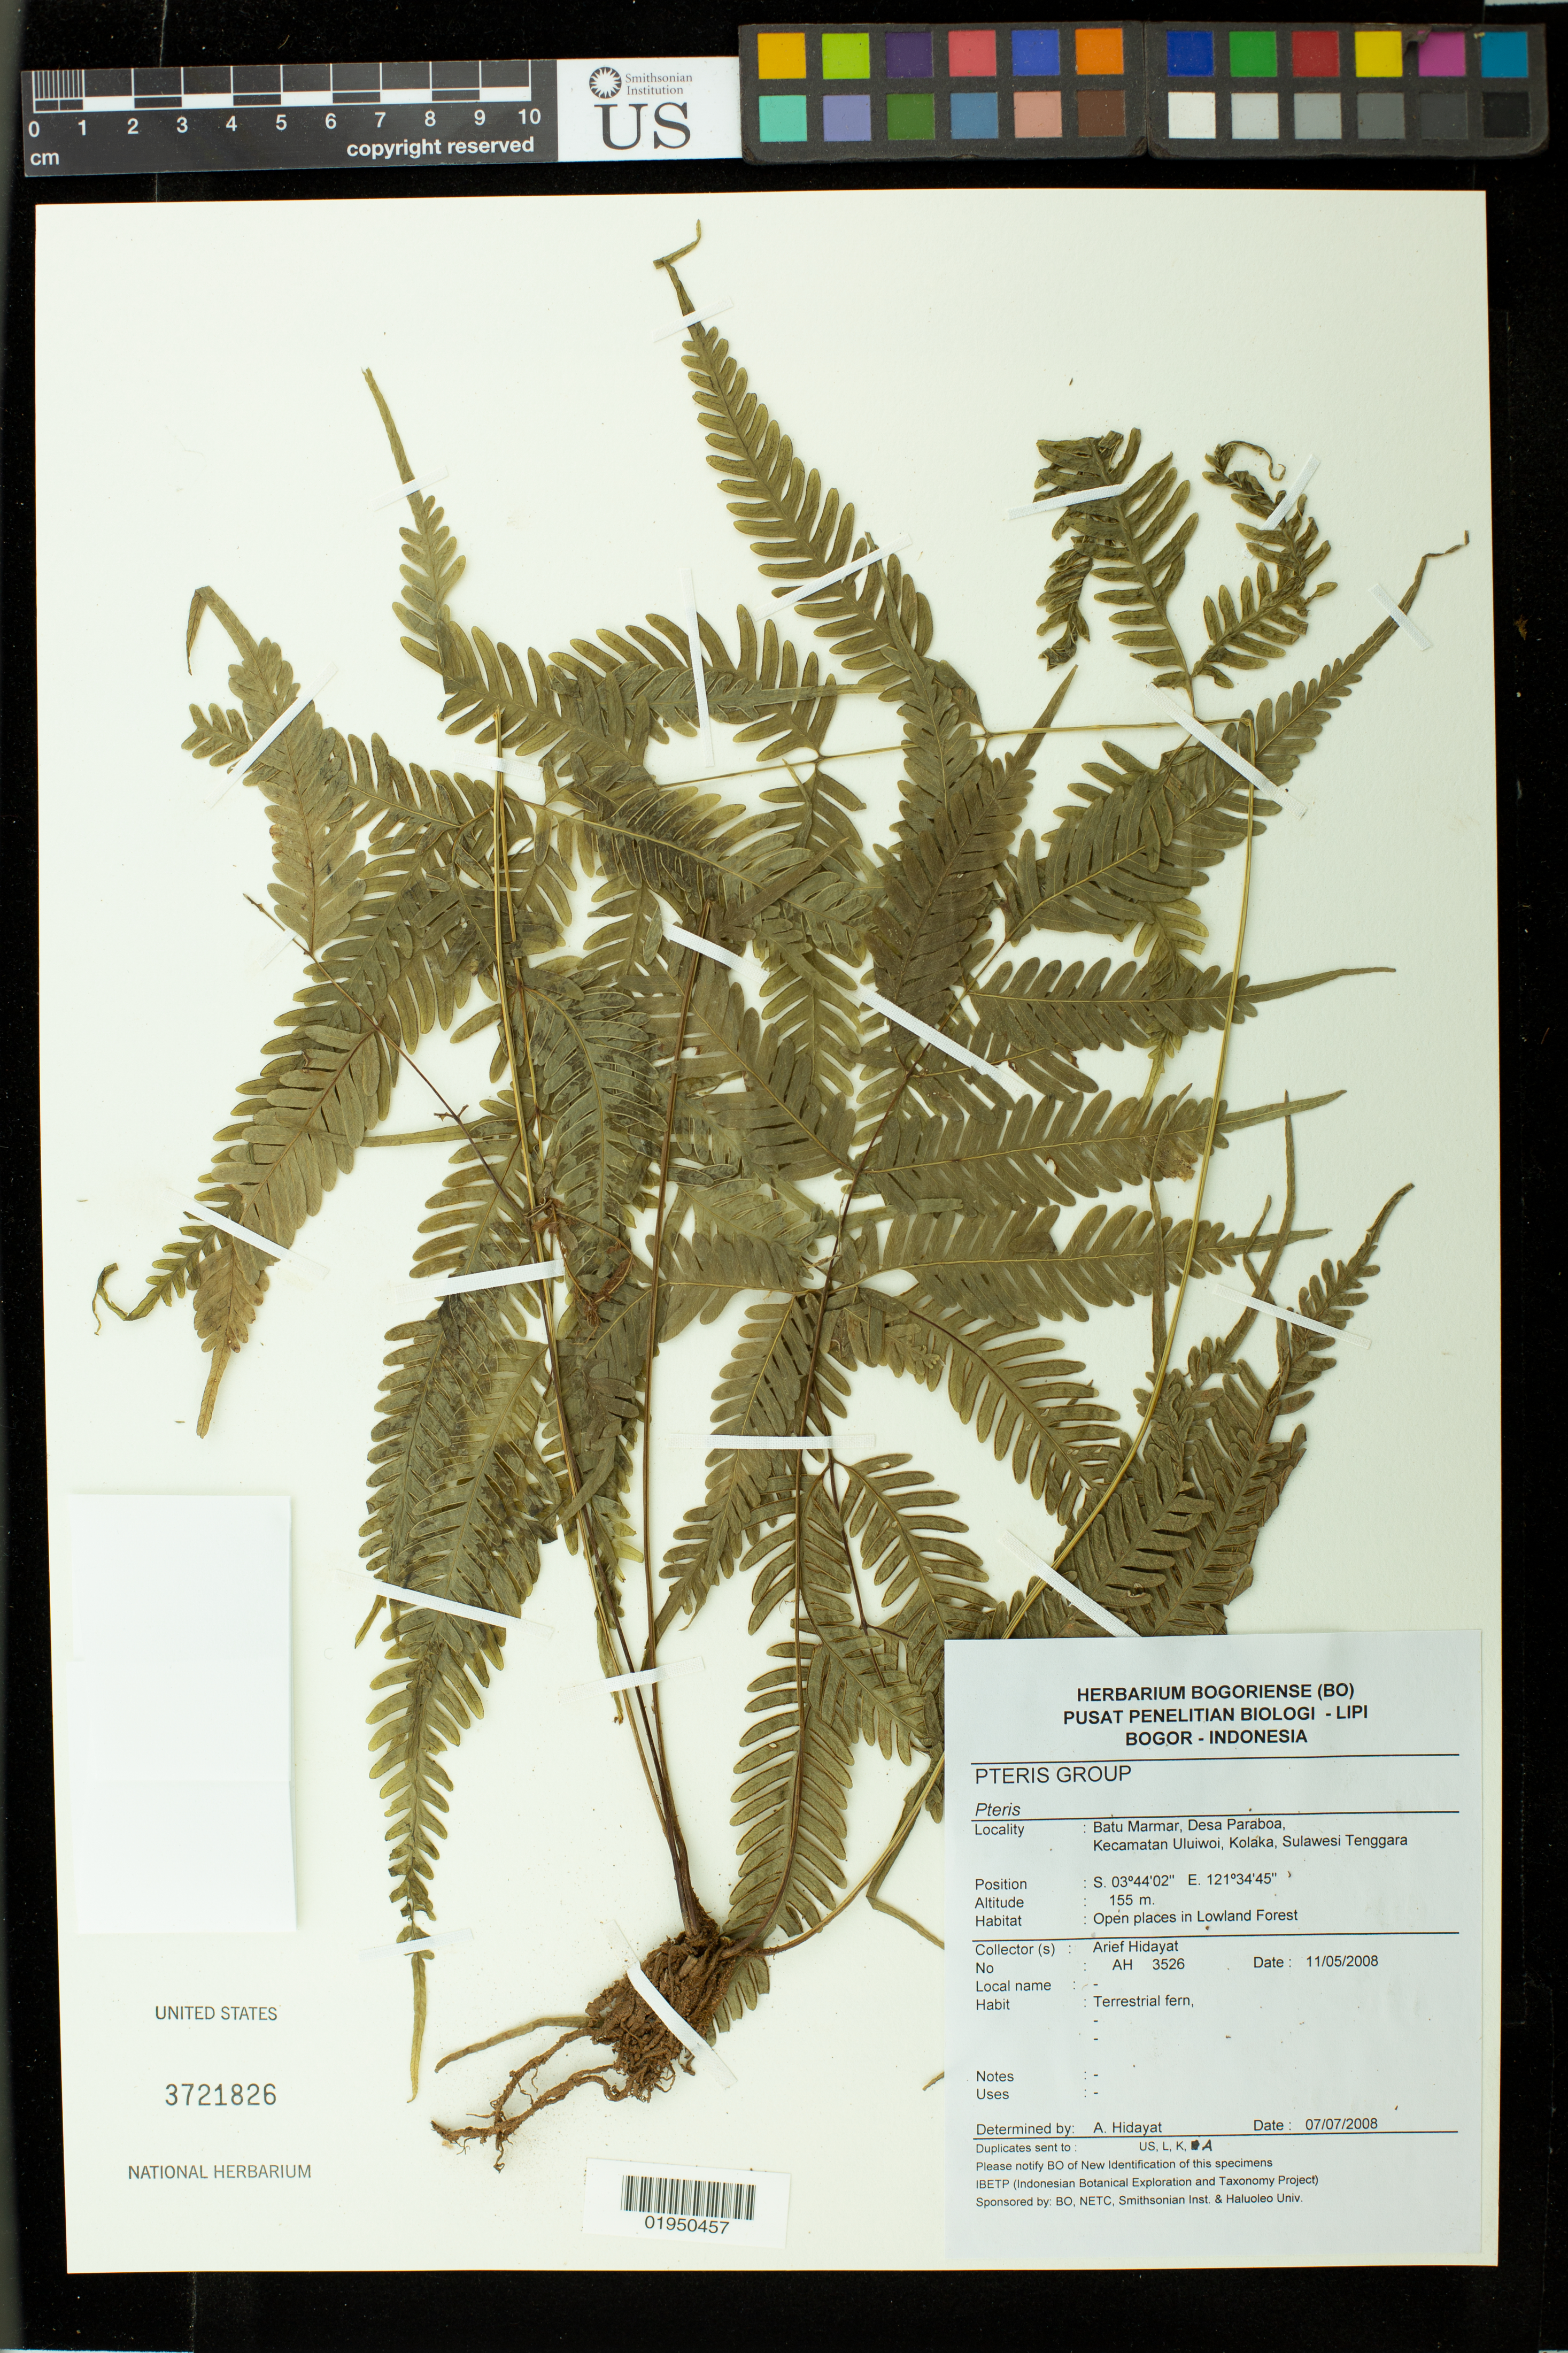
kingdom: Plantae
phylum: Tracheophyta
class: Polypodiopsida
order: Polypodiales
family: Pteridaceae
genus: Pteris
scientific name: Pteris sp.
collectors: A. Hidayat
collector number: AH 3526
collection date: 2008-05-11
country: Indonesia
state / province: Sulawesi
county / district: Sulawesi Tenggara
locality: Batu Mamar, Desa PAraboa, Kecamatan Uluiwoi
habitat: Open places in Lowland Forest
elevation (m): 155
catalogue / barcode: US 3721826